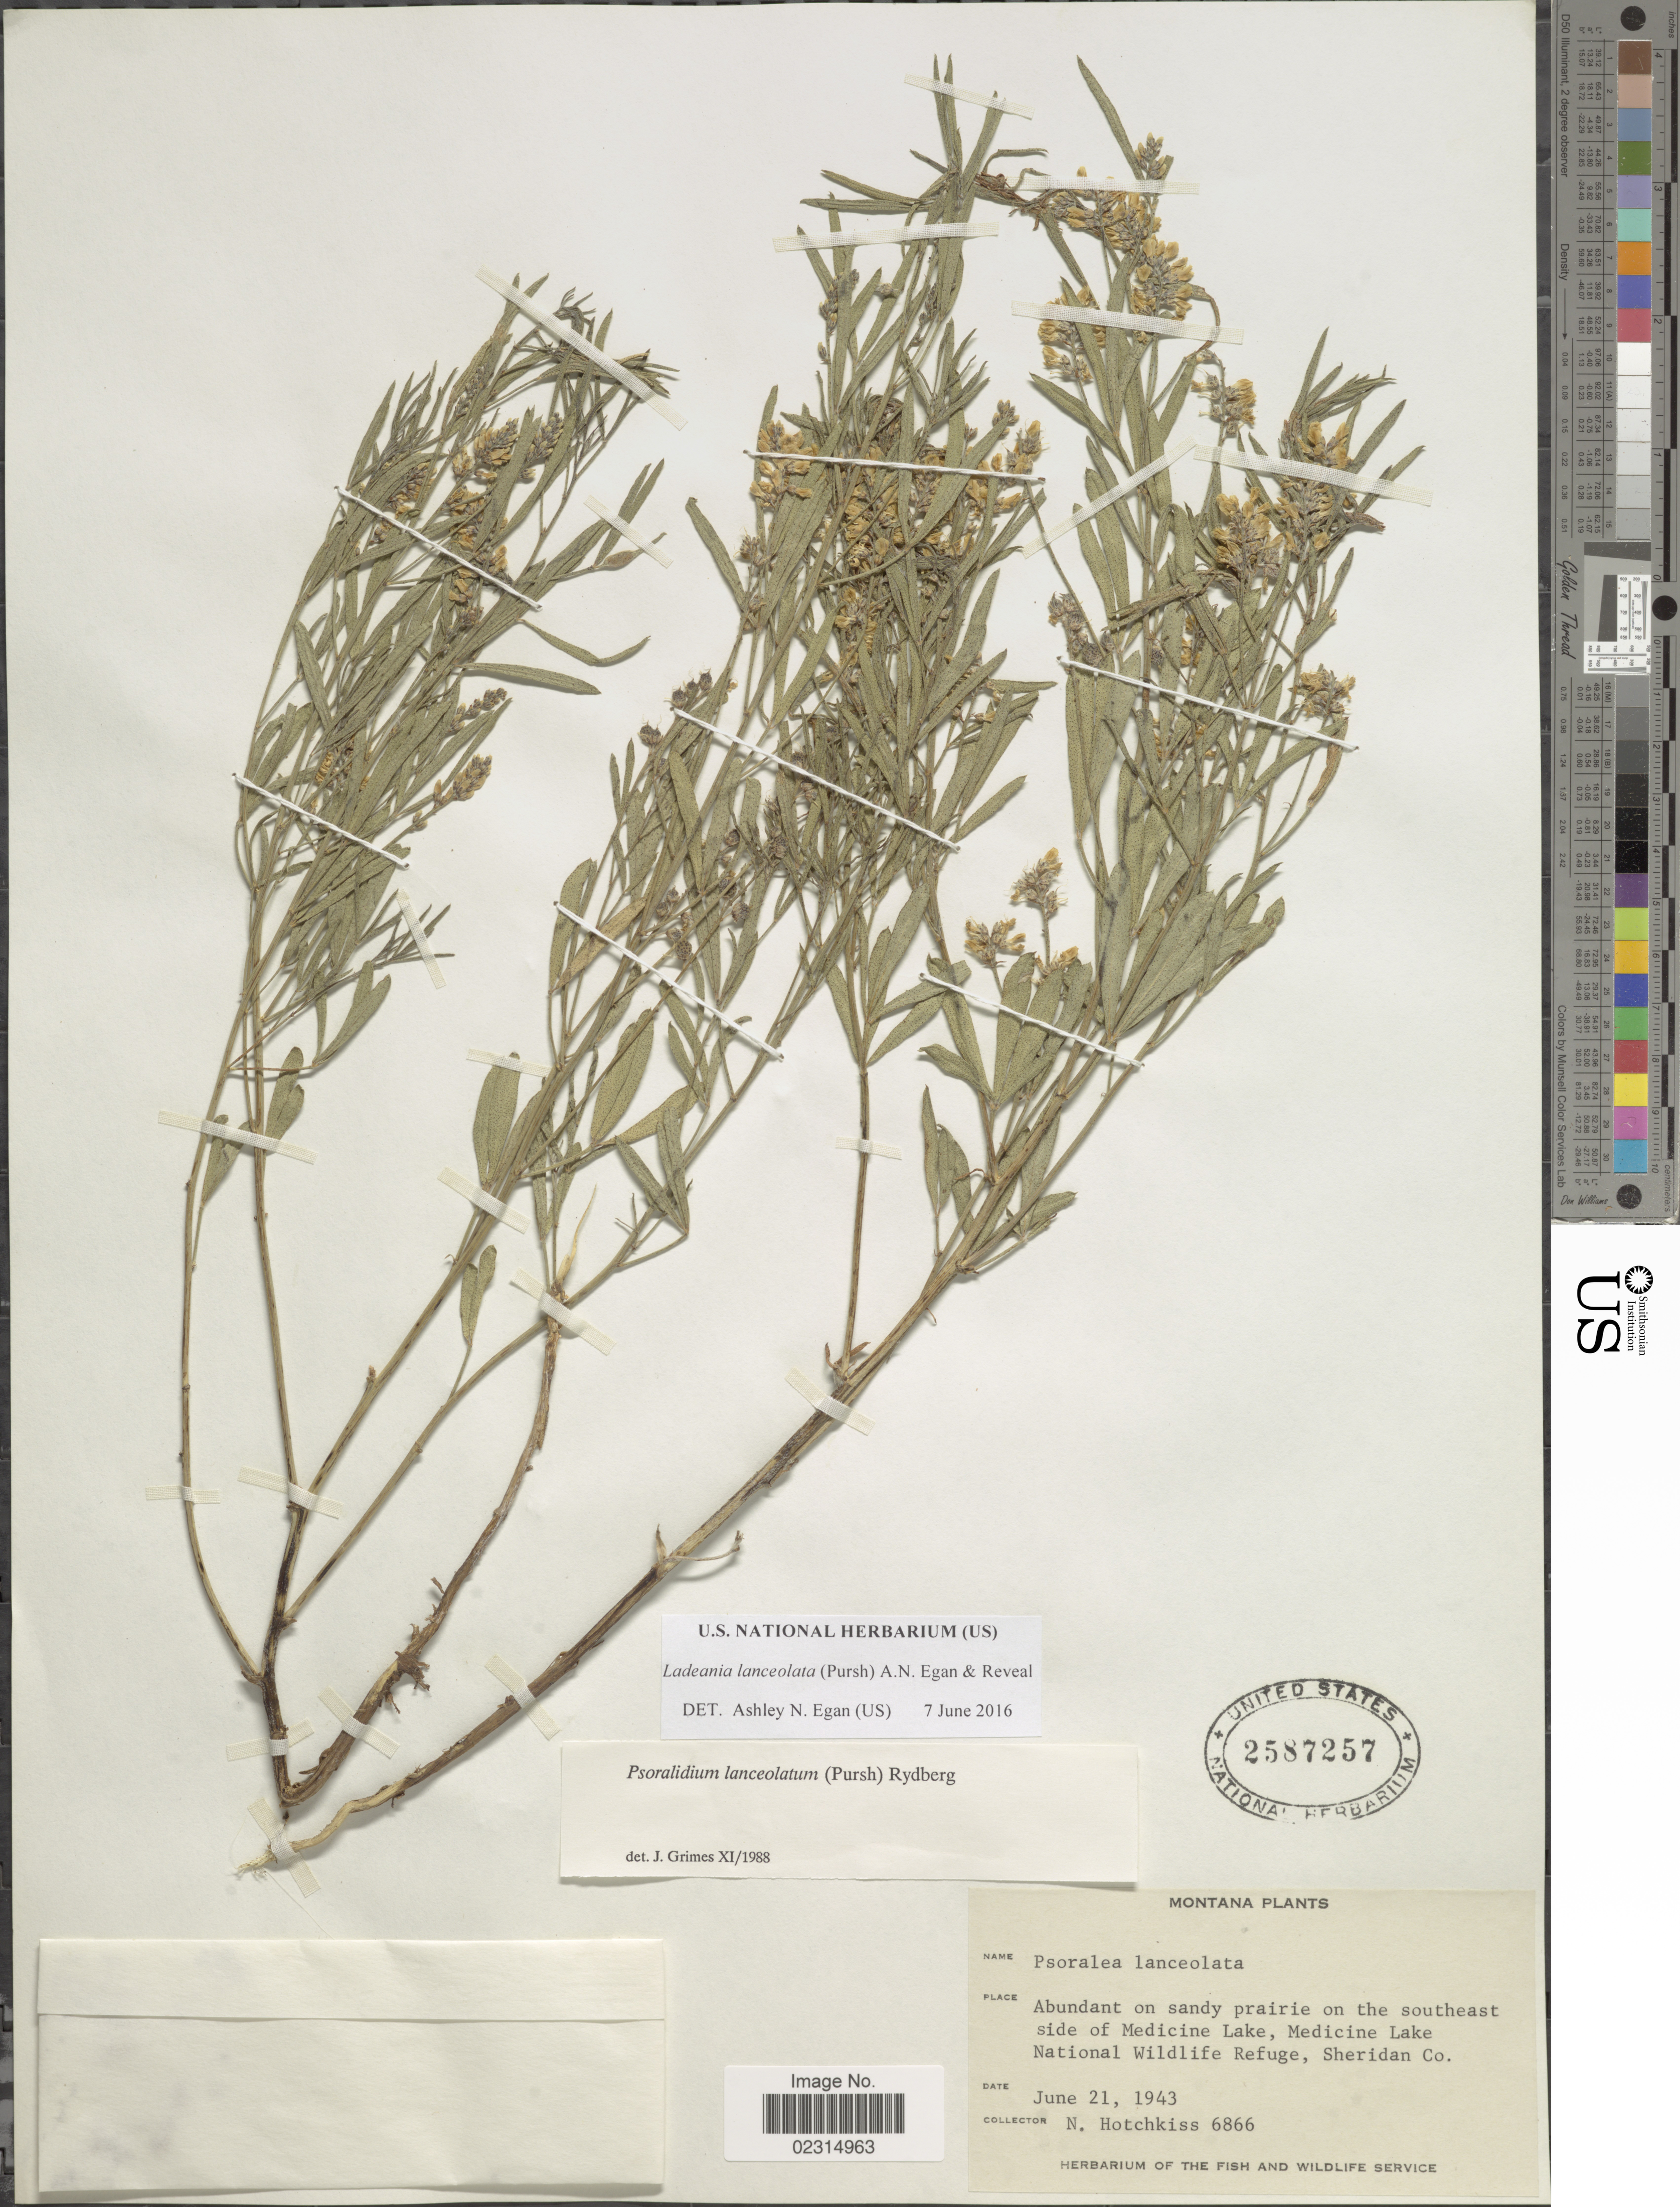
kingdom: Plantae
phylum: Tracheophyta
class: Magnoliopsida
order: Fabales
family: Fabaceae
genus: Ladeania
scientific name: Ladeania lanceolata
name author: (Pursh) A.N. Egan & Reveal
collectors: N. Hotchkiss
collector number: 6866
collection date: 1943-06-21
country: United States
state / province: Montana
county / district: Sheridan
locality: Abundant on sandy prairie on the southeast side of Medicine Lake, National Wildlife Refuge.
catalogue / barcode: US 2587257